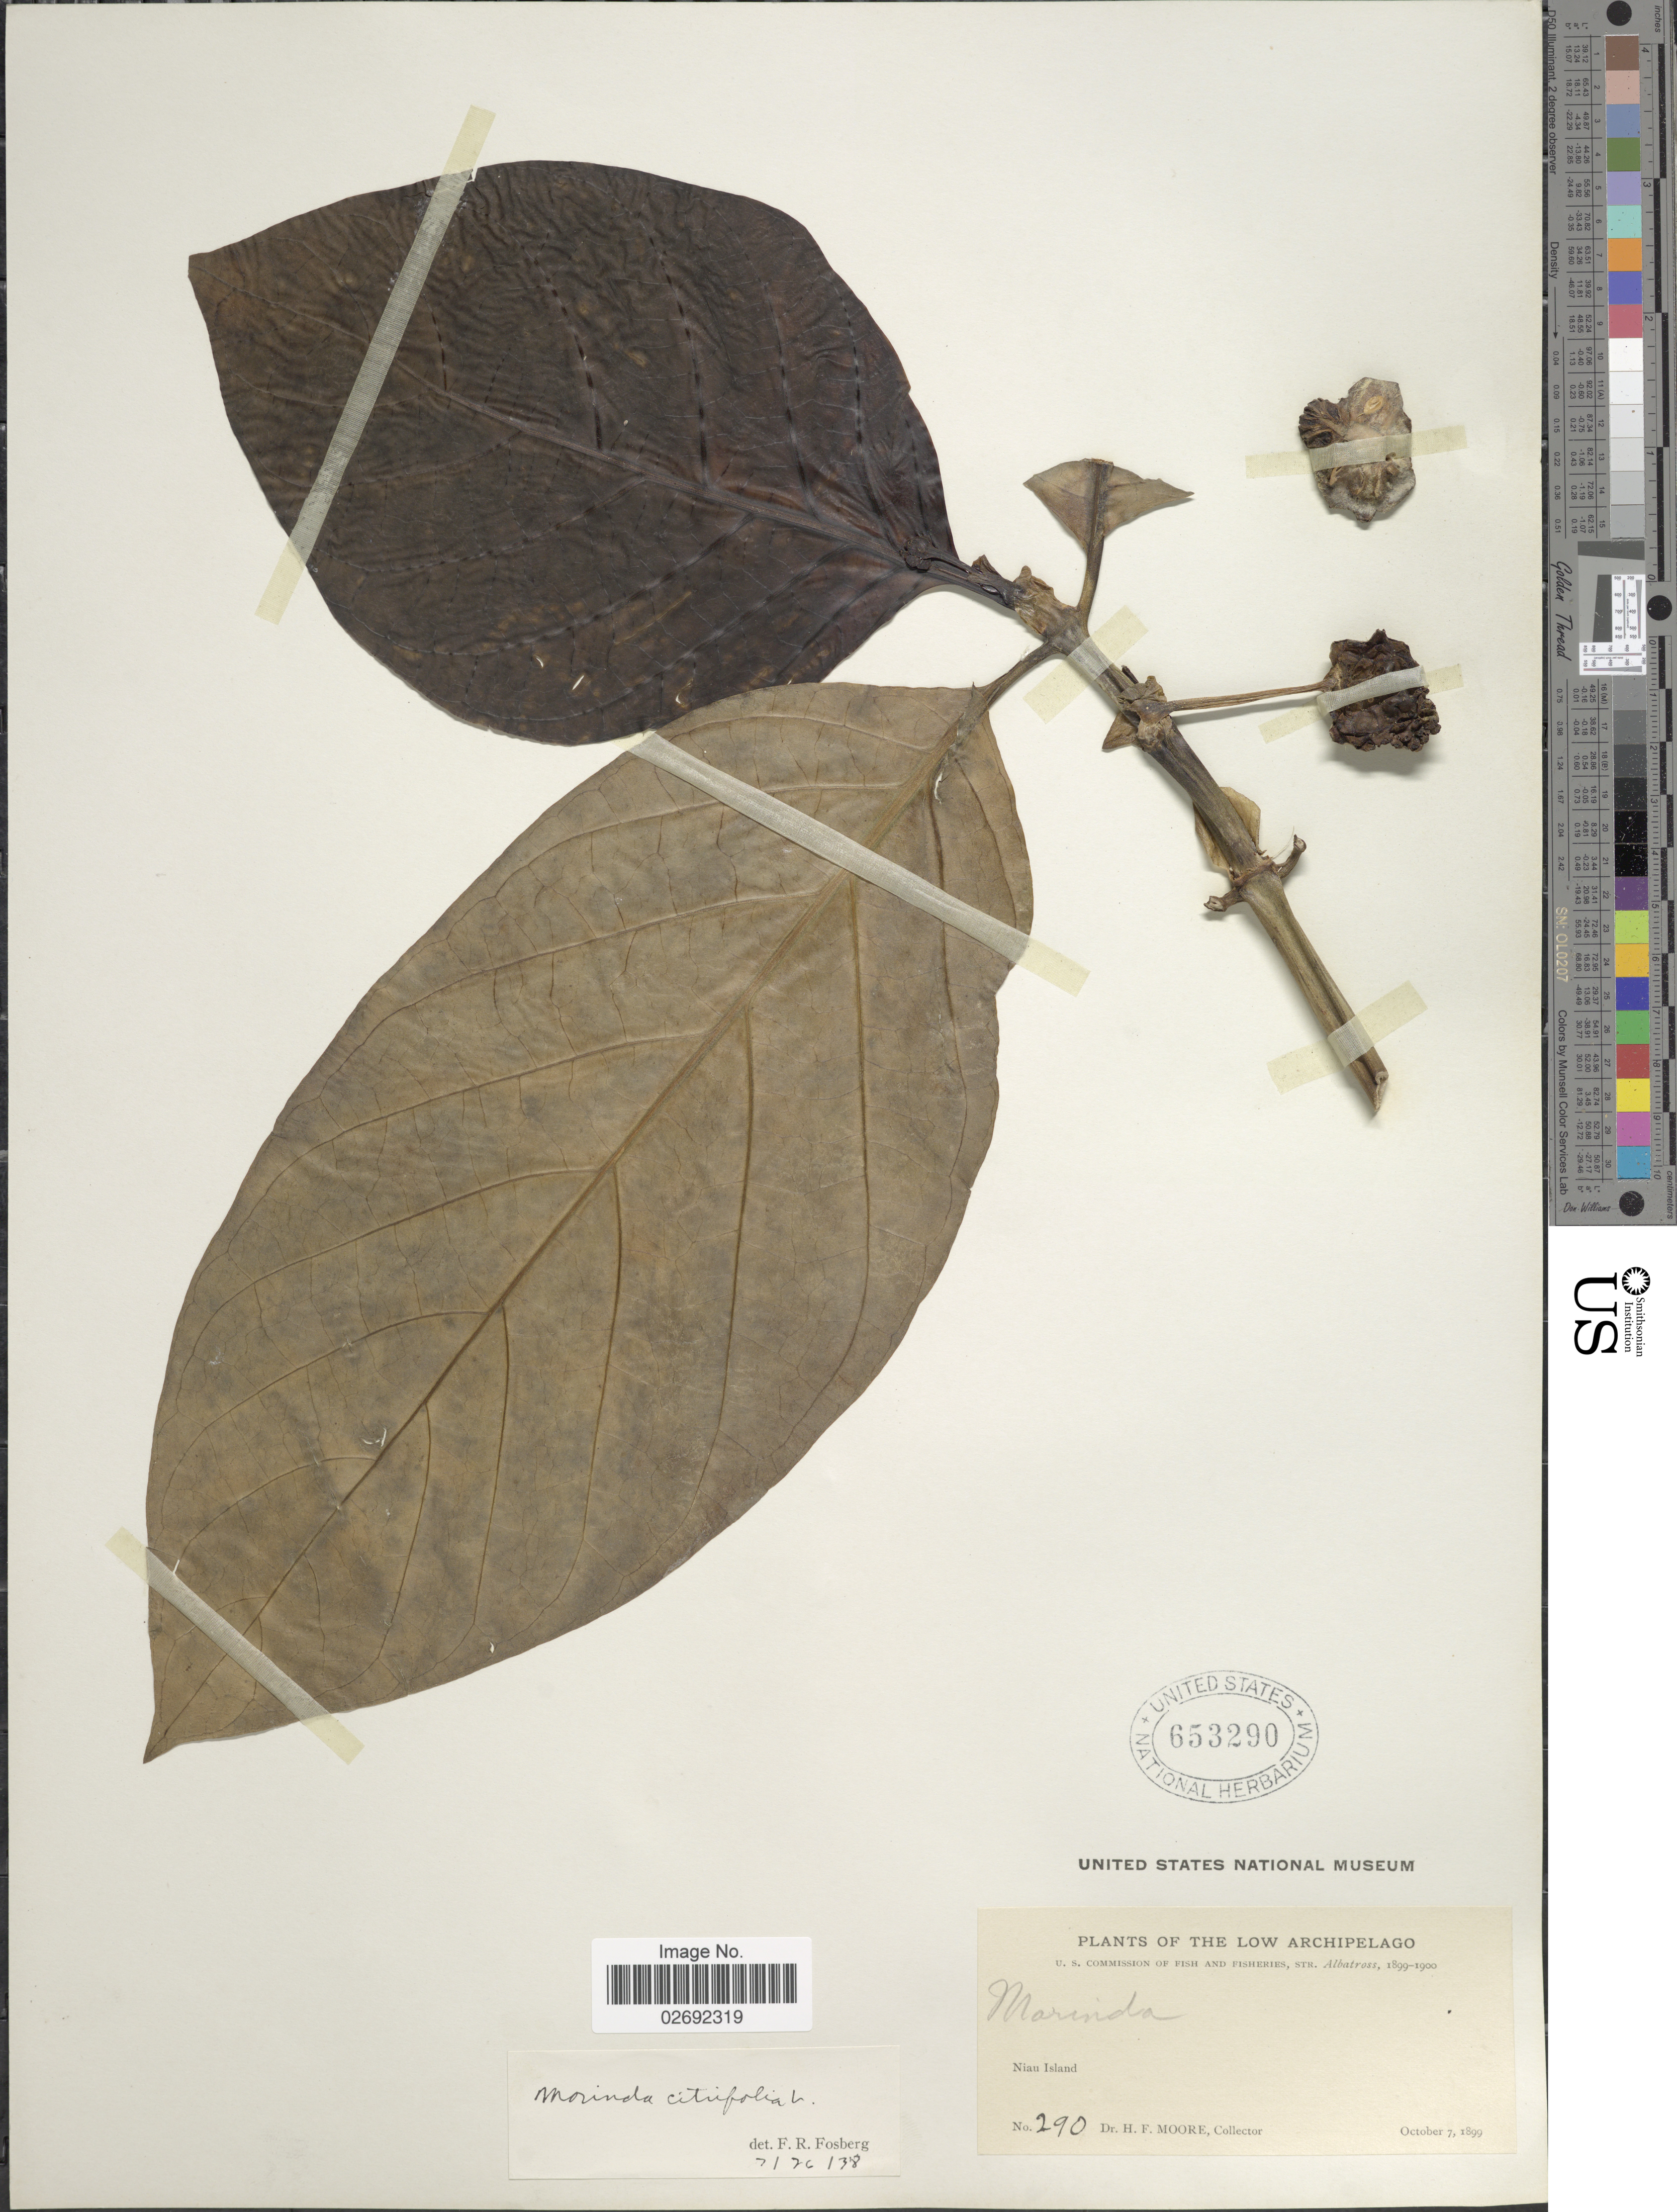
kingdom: Plantae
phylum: Tracheophyta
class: Magnoliopsida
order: Gentianales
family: Rubiaceae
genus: Morinda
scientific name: Morinda citrifolia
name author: L.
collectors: H. F. Moore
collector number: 290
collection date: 1899-10-07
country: French Polynesia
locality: Low Archipelago. Niau Island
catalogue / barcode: US 653290